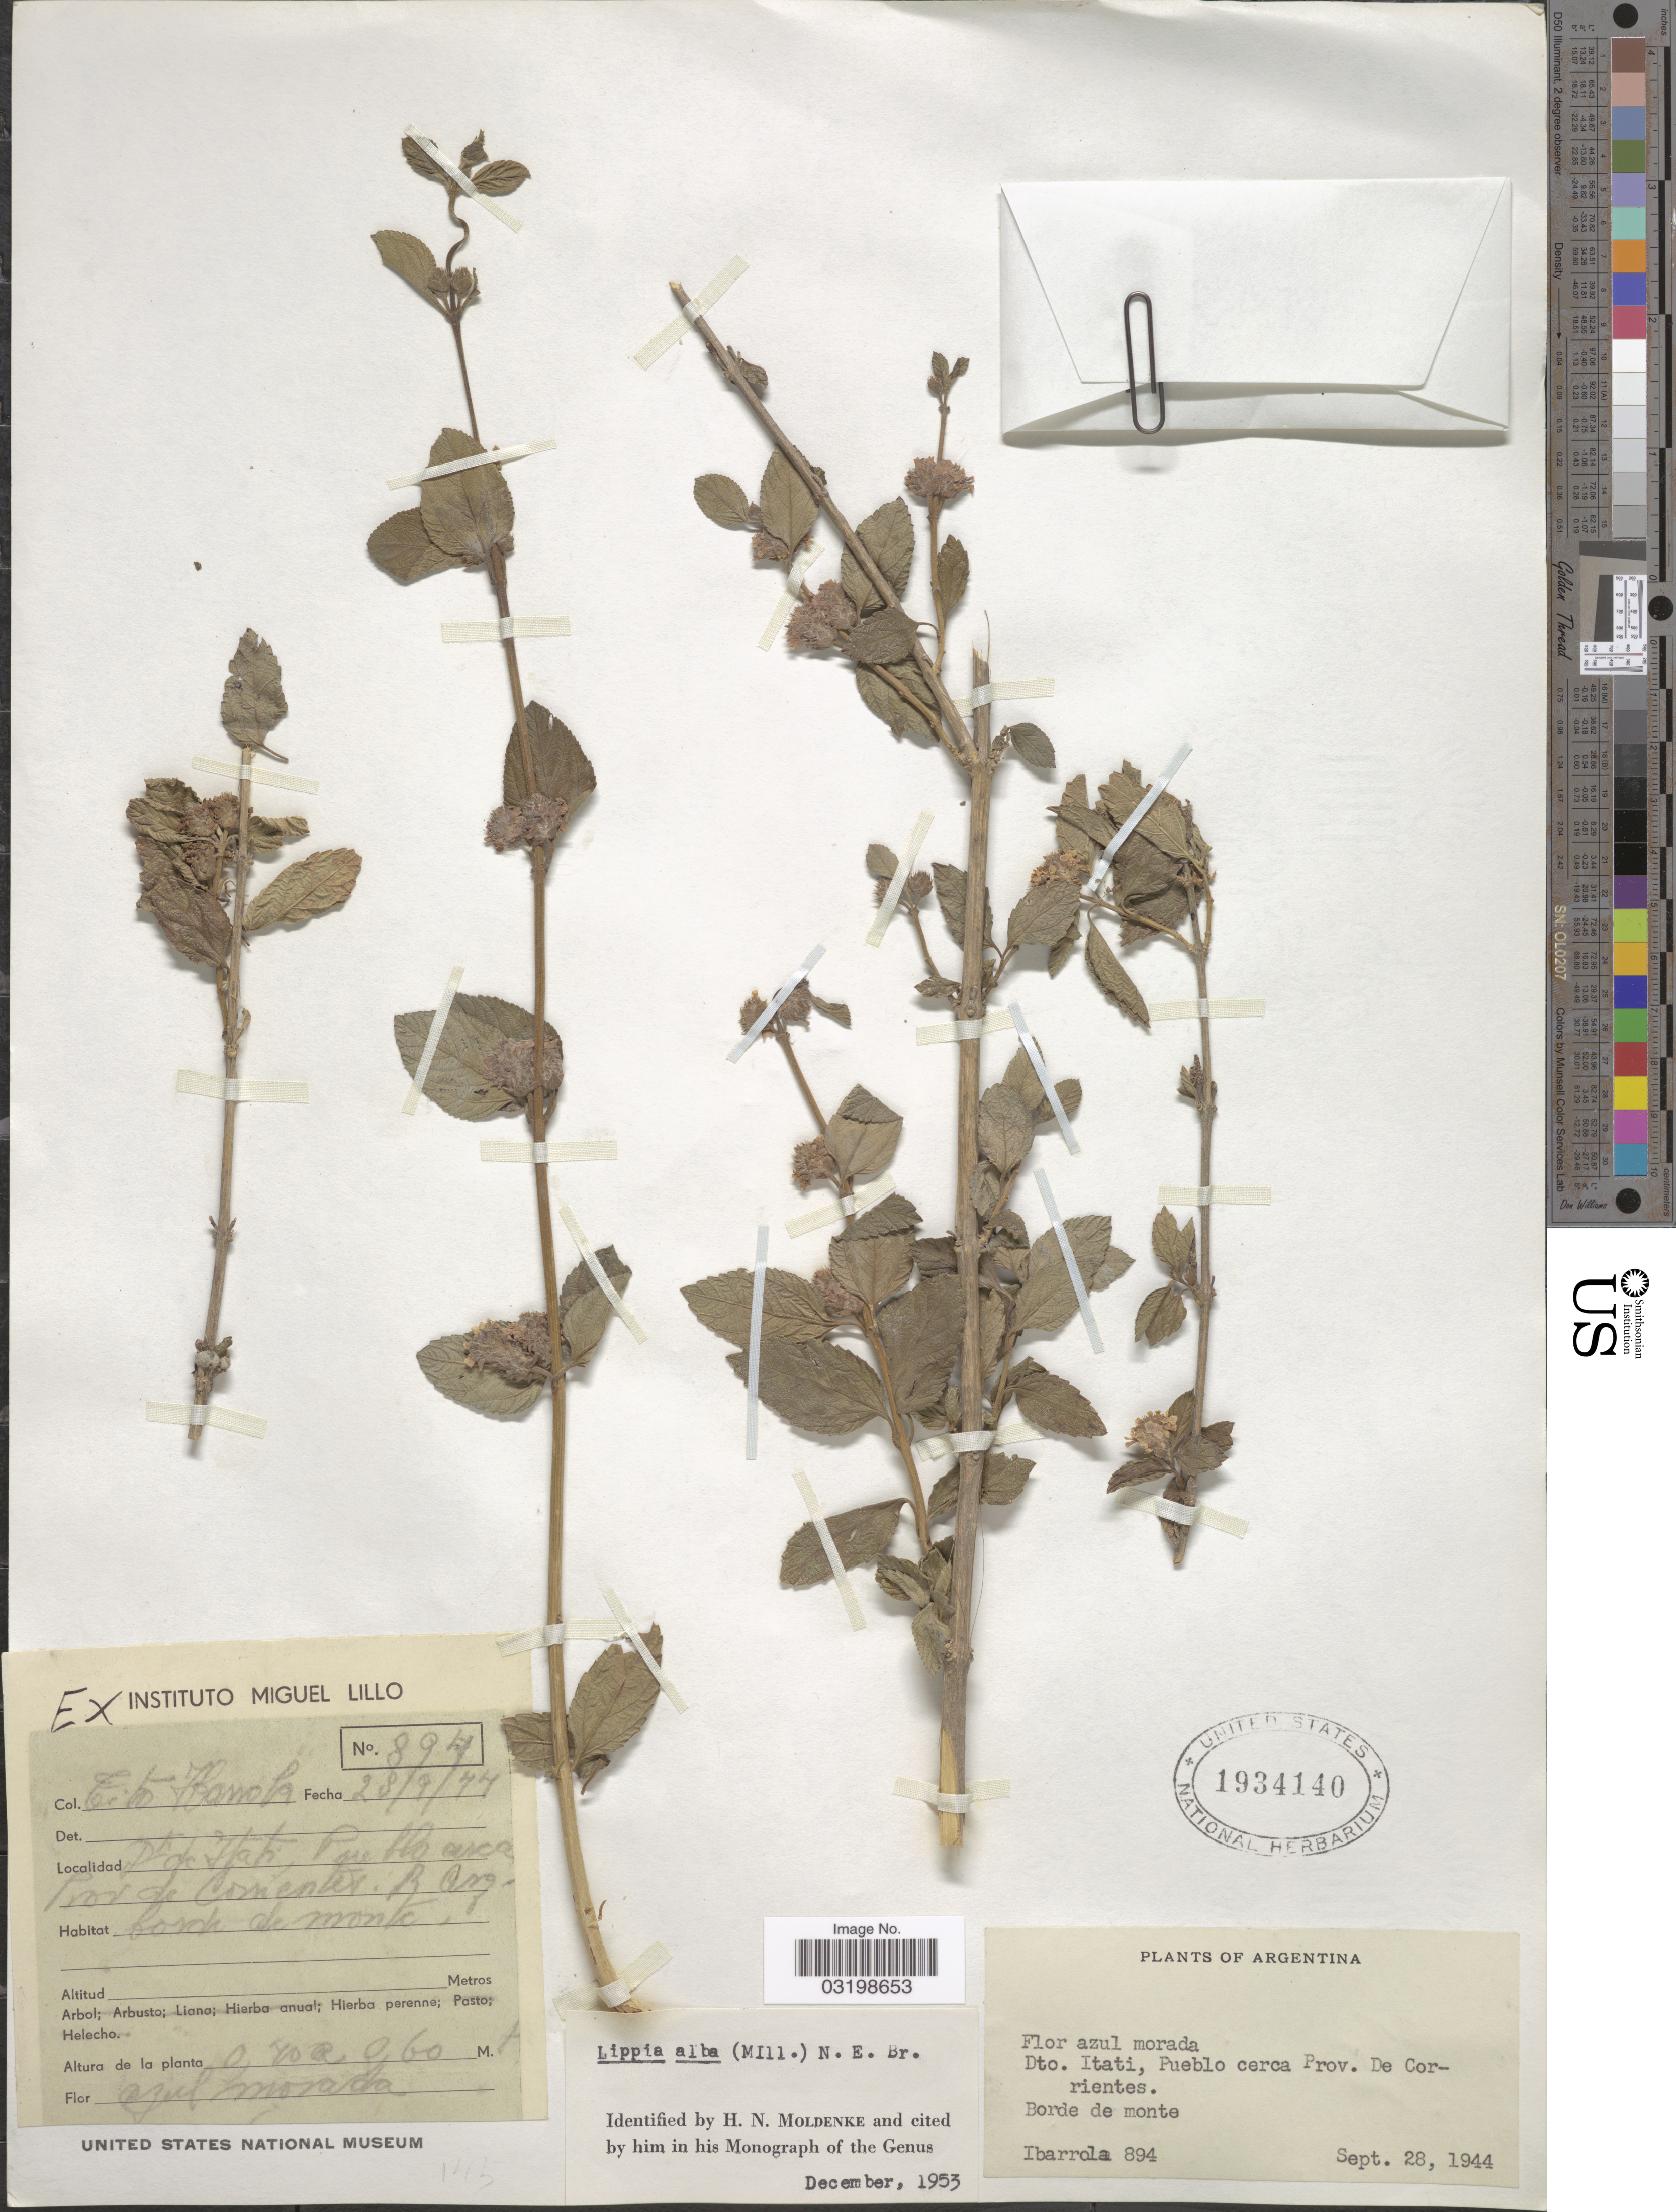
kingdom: Plantae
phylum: Tracheophyta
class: Magnoliopsida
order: Lamiales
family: Verbenaceae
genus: Lippia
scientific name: Lippia alba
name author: (Mill.) N.E. Br. ex Britton & P. Wilson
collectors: T. Ibarrola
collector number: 894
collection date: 1944-09-28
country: Argentina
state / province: Corrientes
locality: Dto. Itati, Pueblo cerca Prov. De Corientes.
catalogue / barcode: US 1934140